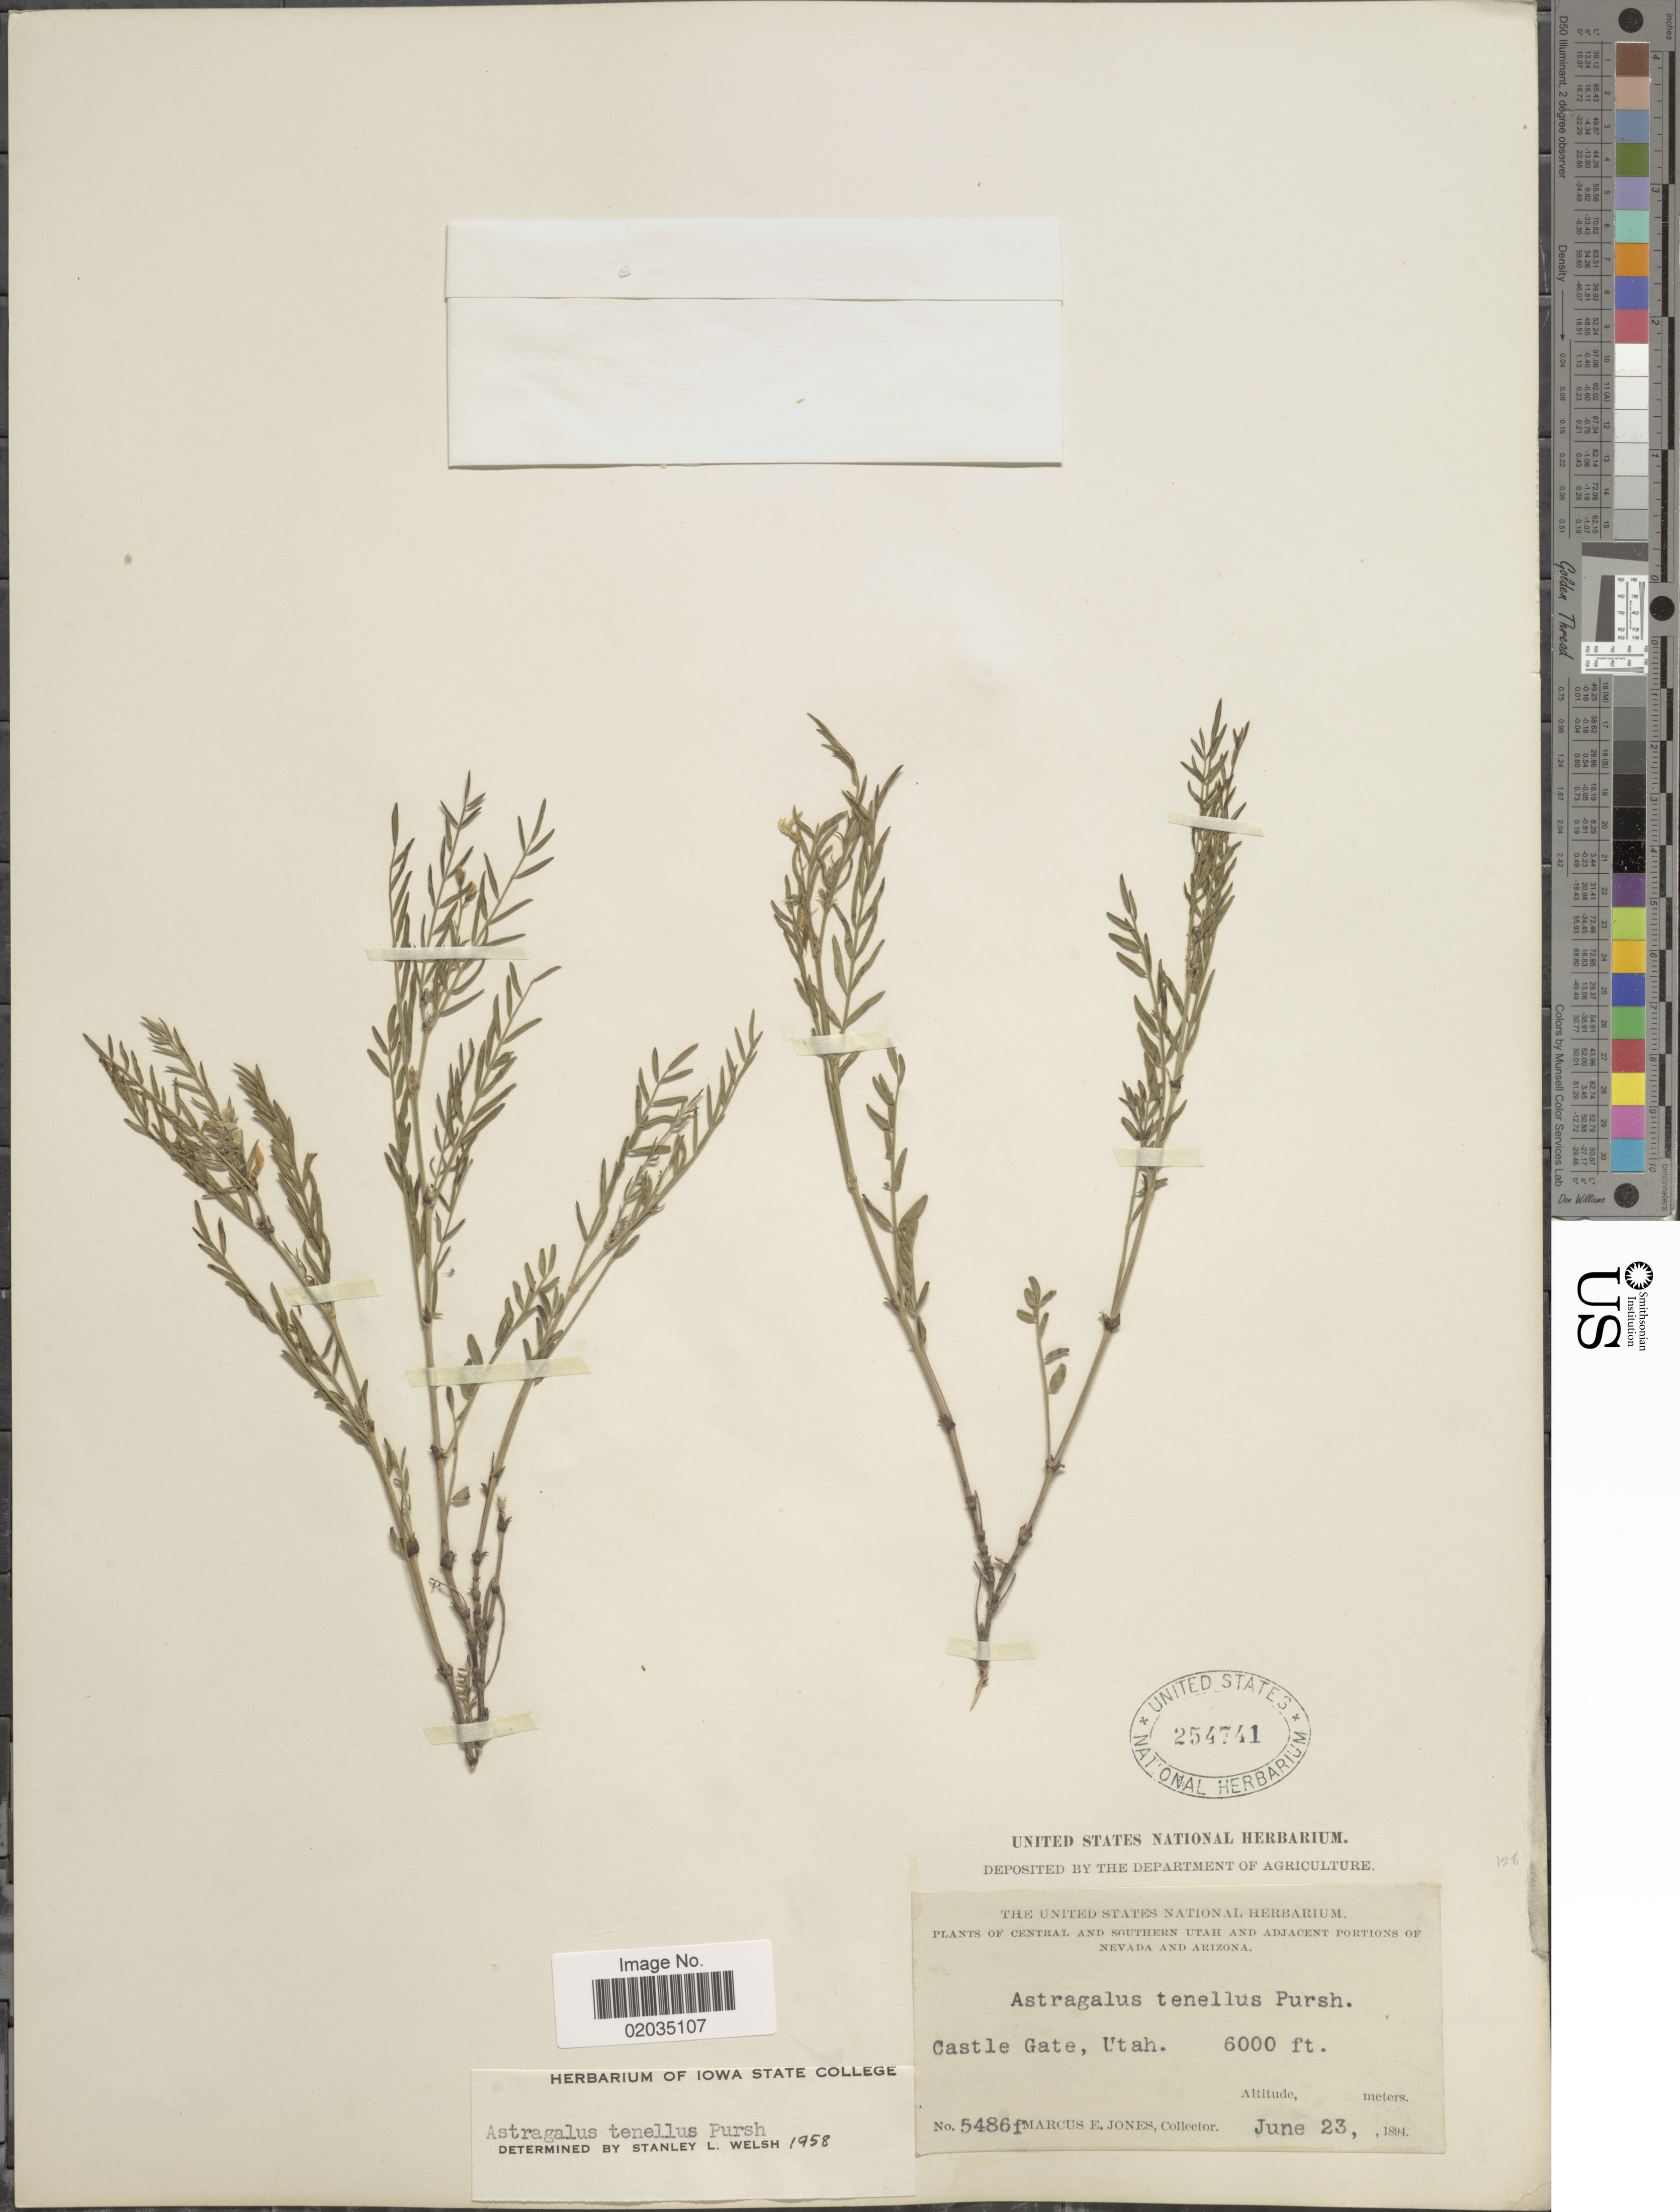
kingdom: Plantae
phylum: Tracheophyta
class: Magnoliopsida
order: Fabales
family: Fabaceae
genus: Astragalus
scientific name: Astragalus tenellus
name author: Pursh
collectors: M. E. Jones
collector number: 5486f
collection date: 1894-06-23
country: United States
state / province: Utah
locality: Central and Southern Utah and Adjacent Portions of Nevada and Arizona, Castle Gate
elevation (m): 1829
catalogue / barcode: US 254741